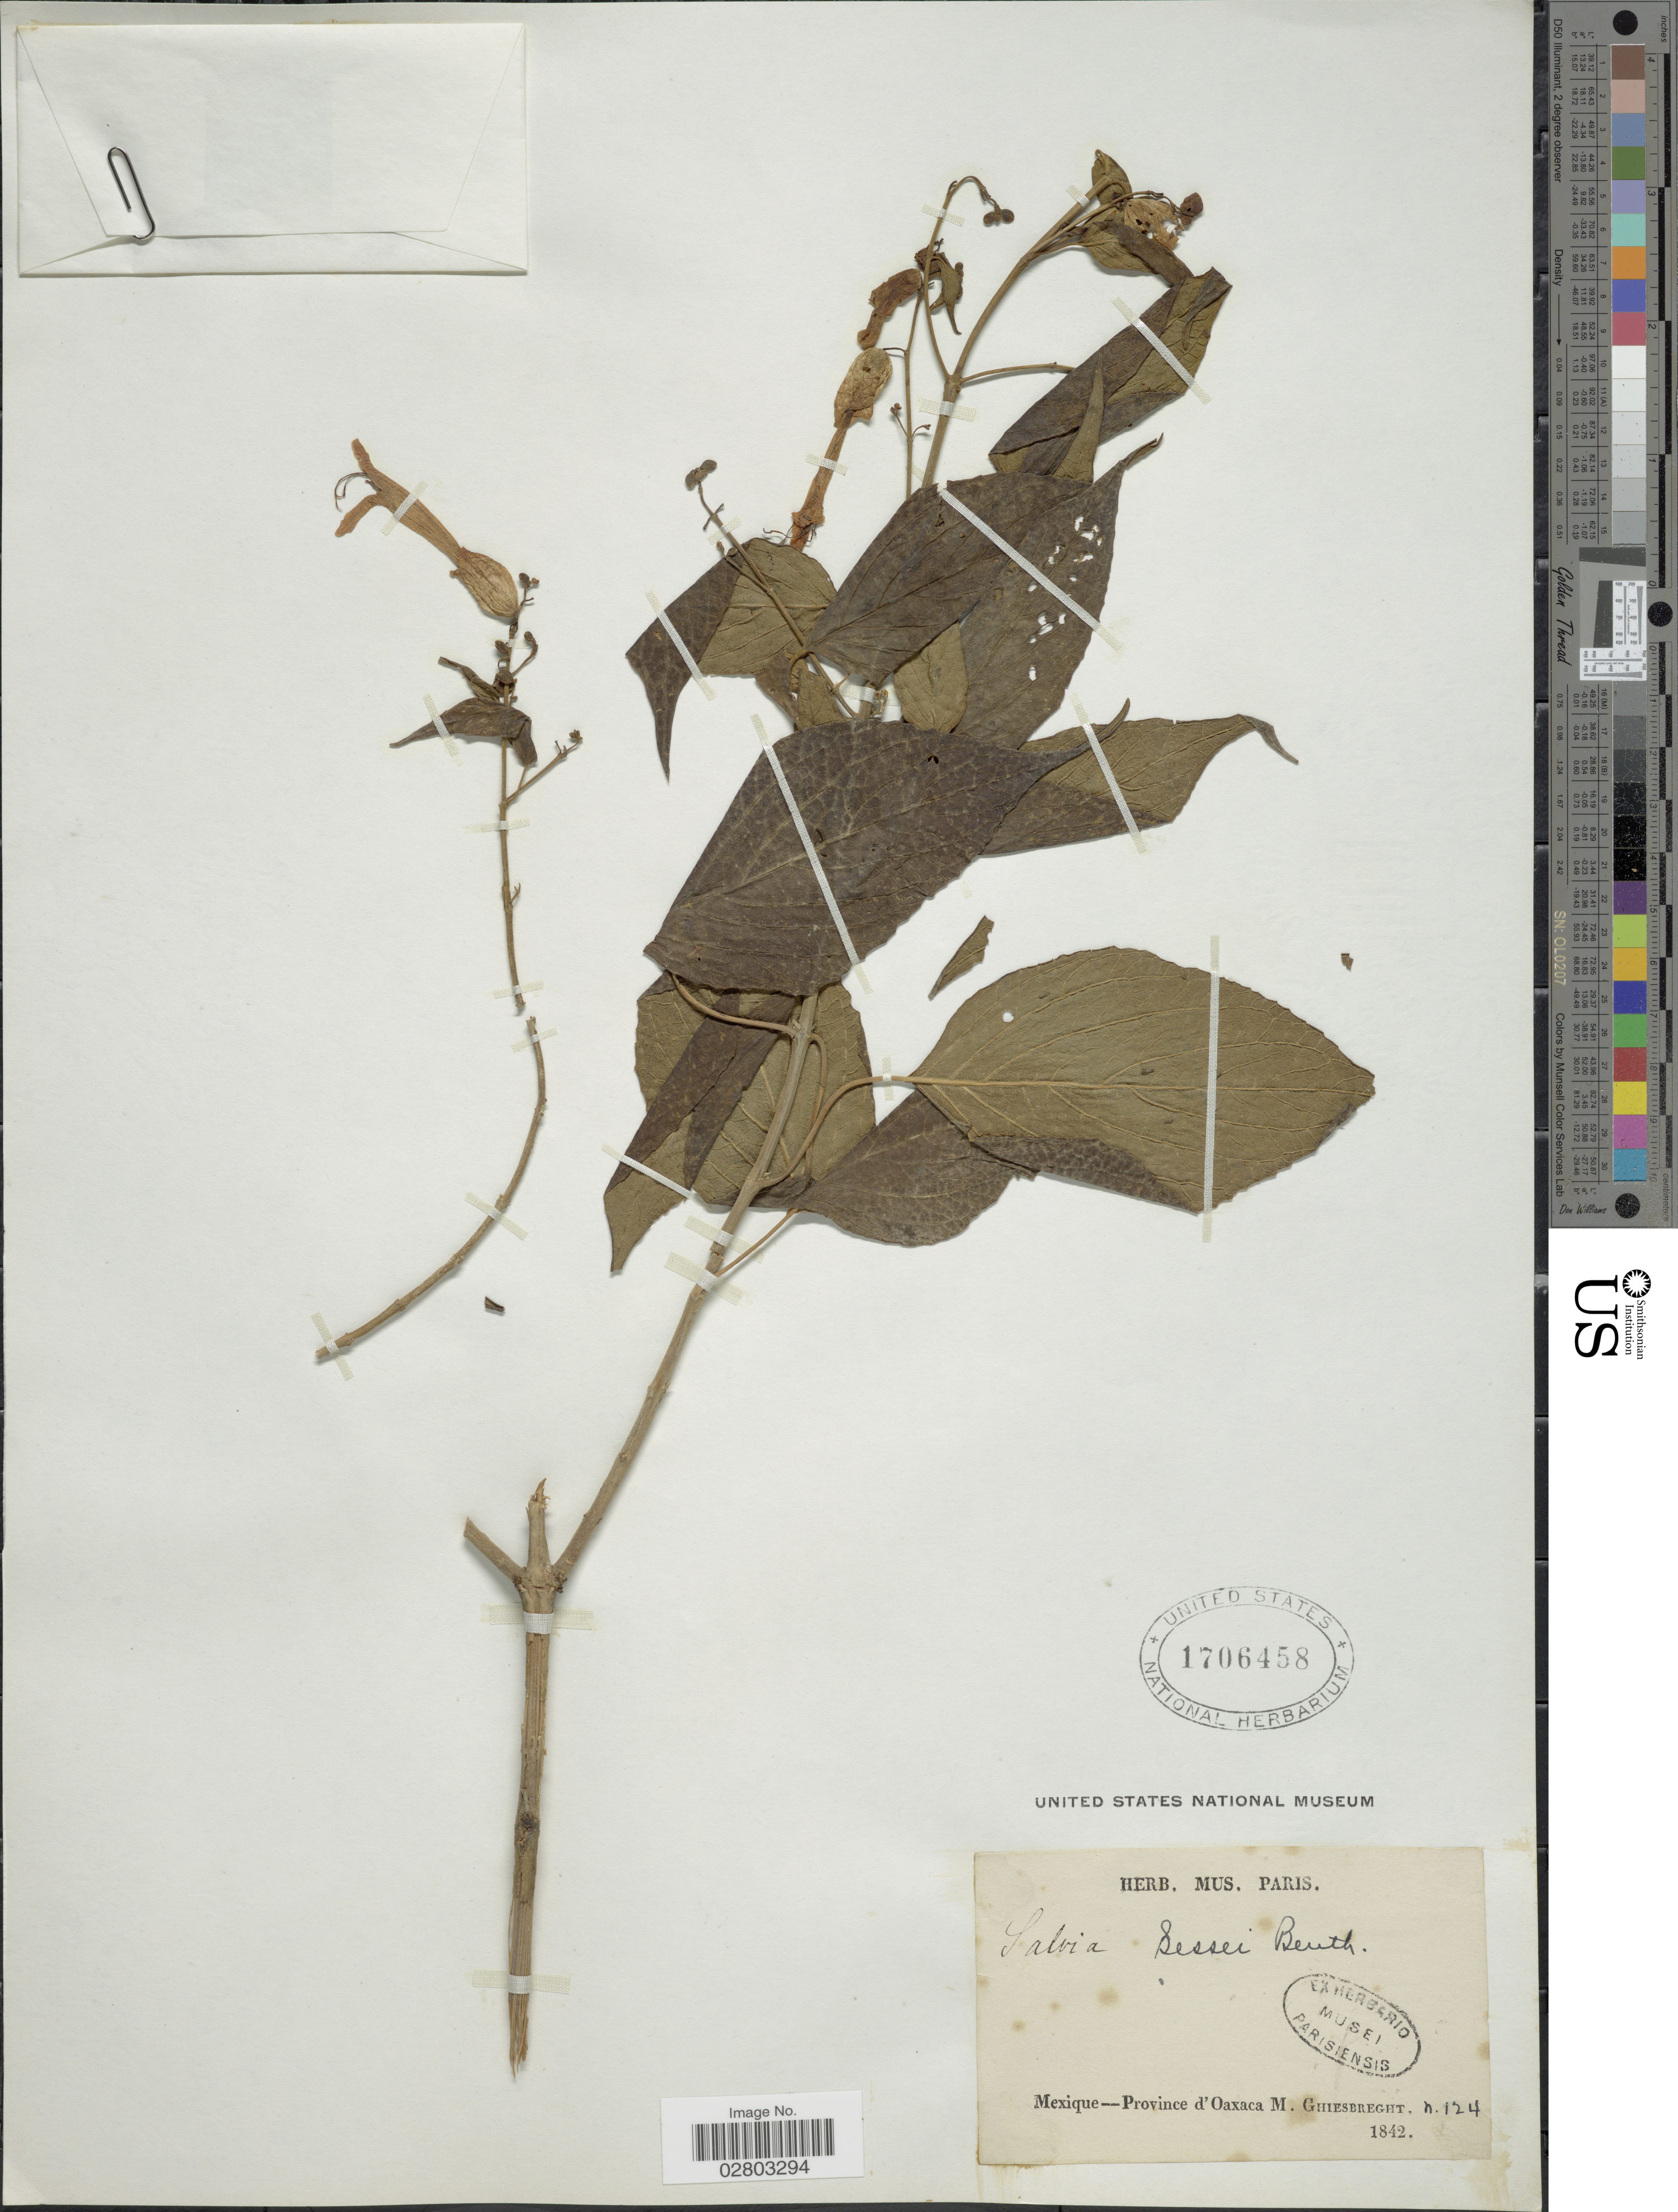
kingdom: Plantae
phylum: Tracheophyta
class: Magnoliopsida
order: Lamiales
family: Lamiaceae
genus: Salvia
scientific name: Salvia sessei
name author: Benth.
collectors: M. Ghiesbreght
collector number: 124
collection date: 1842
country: Mexico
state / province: Oaxaca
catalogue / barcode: US 1706458